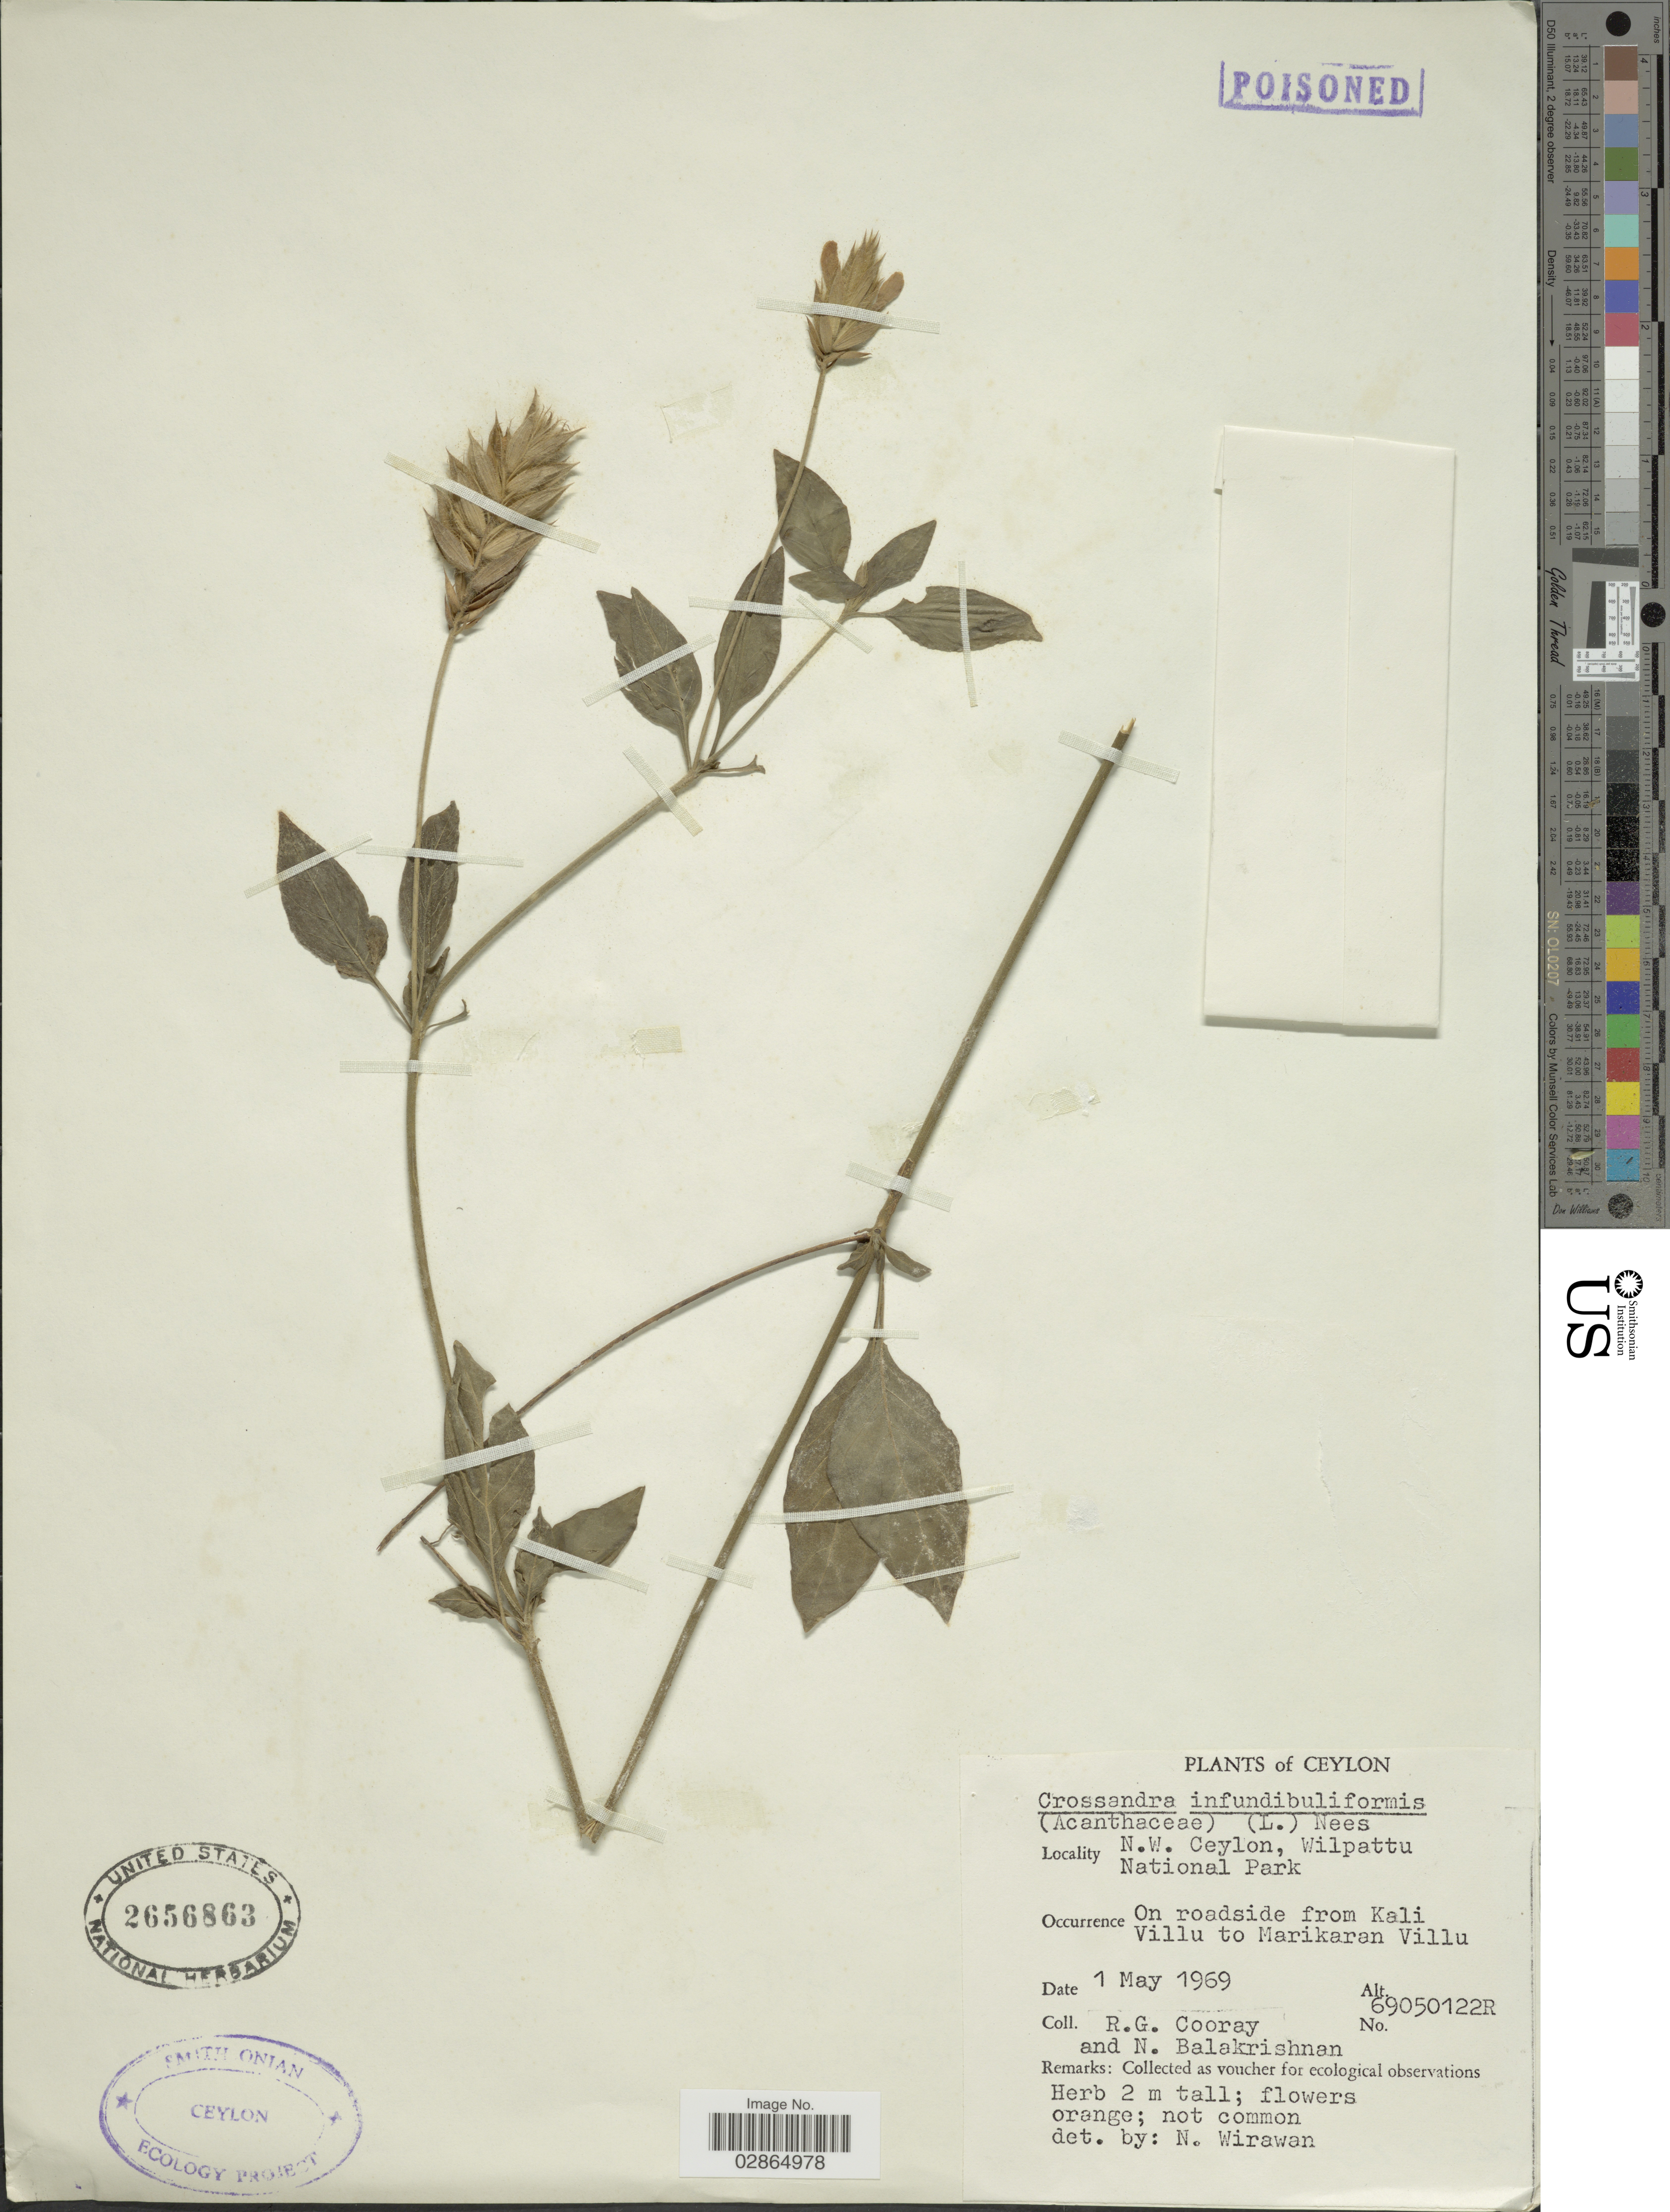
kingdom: Plantae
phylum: Tracheophyta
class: Magnoliopsida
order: Lamiales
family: Acanthaceae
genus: Crossandra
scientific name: Crossandra infundibuliformis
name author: (L.) Nees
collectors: R. Cooray & N. Balakrishnan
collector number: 69050122R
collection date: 1969-05-01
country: Sri Lanka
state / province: North Western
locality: Ceylon. N.W. Ceylon, Wilpattu National Park.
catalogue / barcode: US 2656863